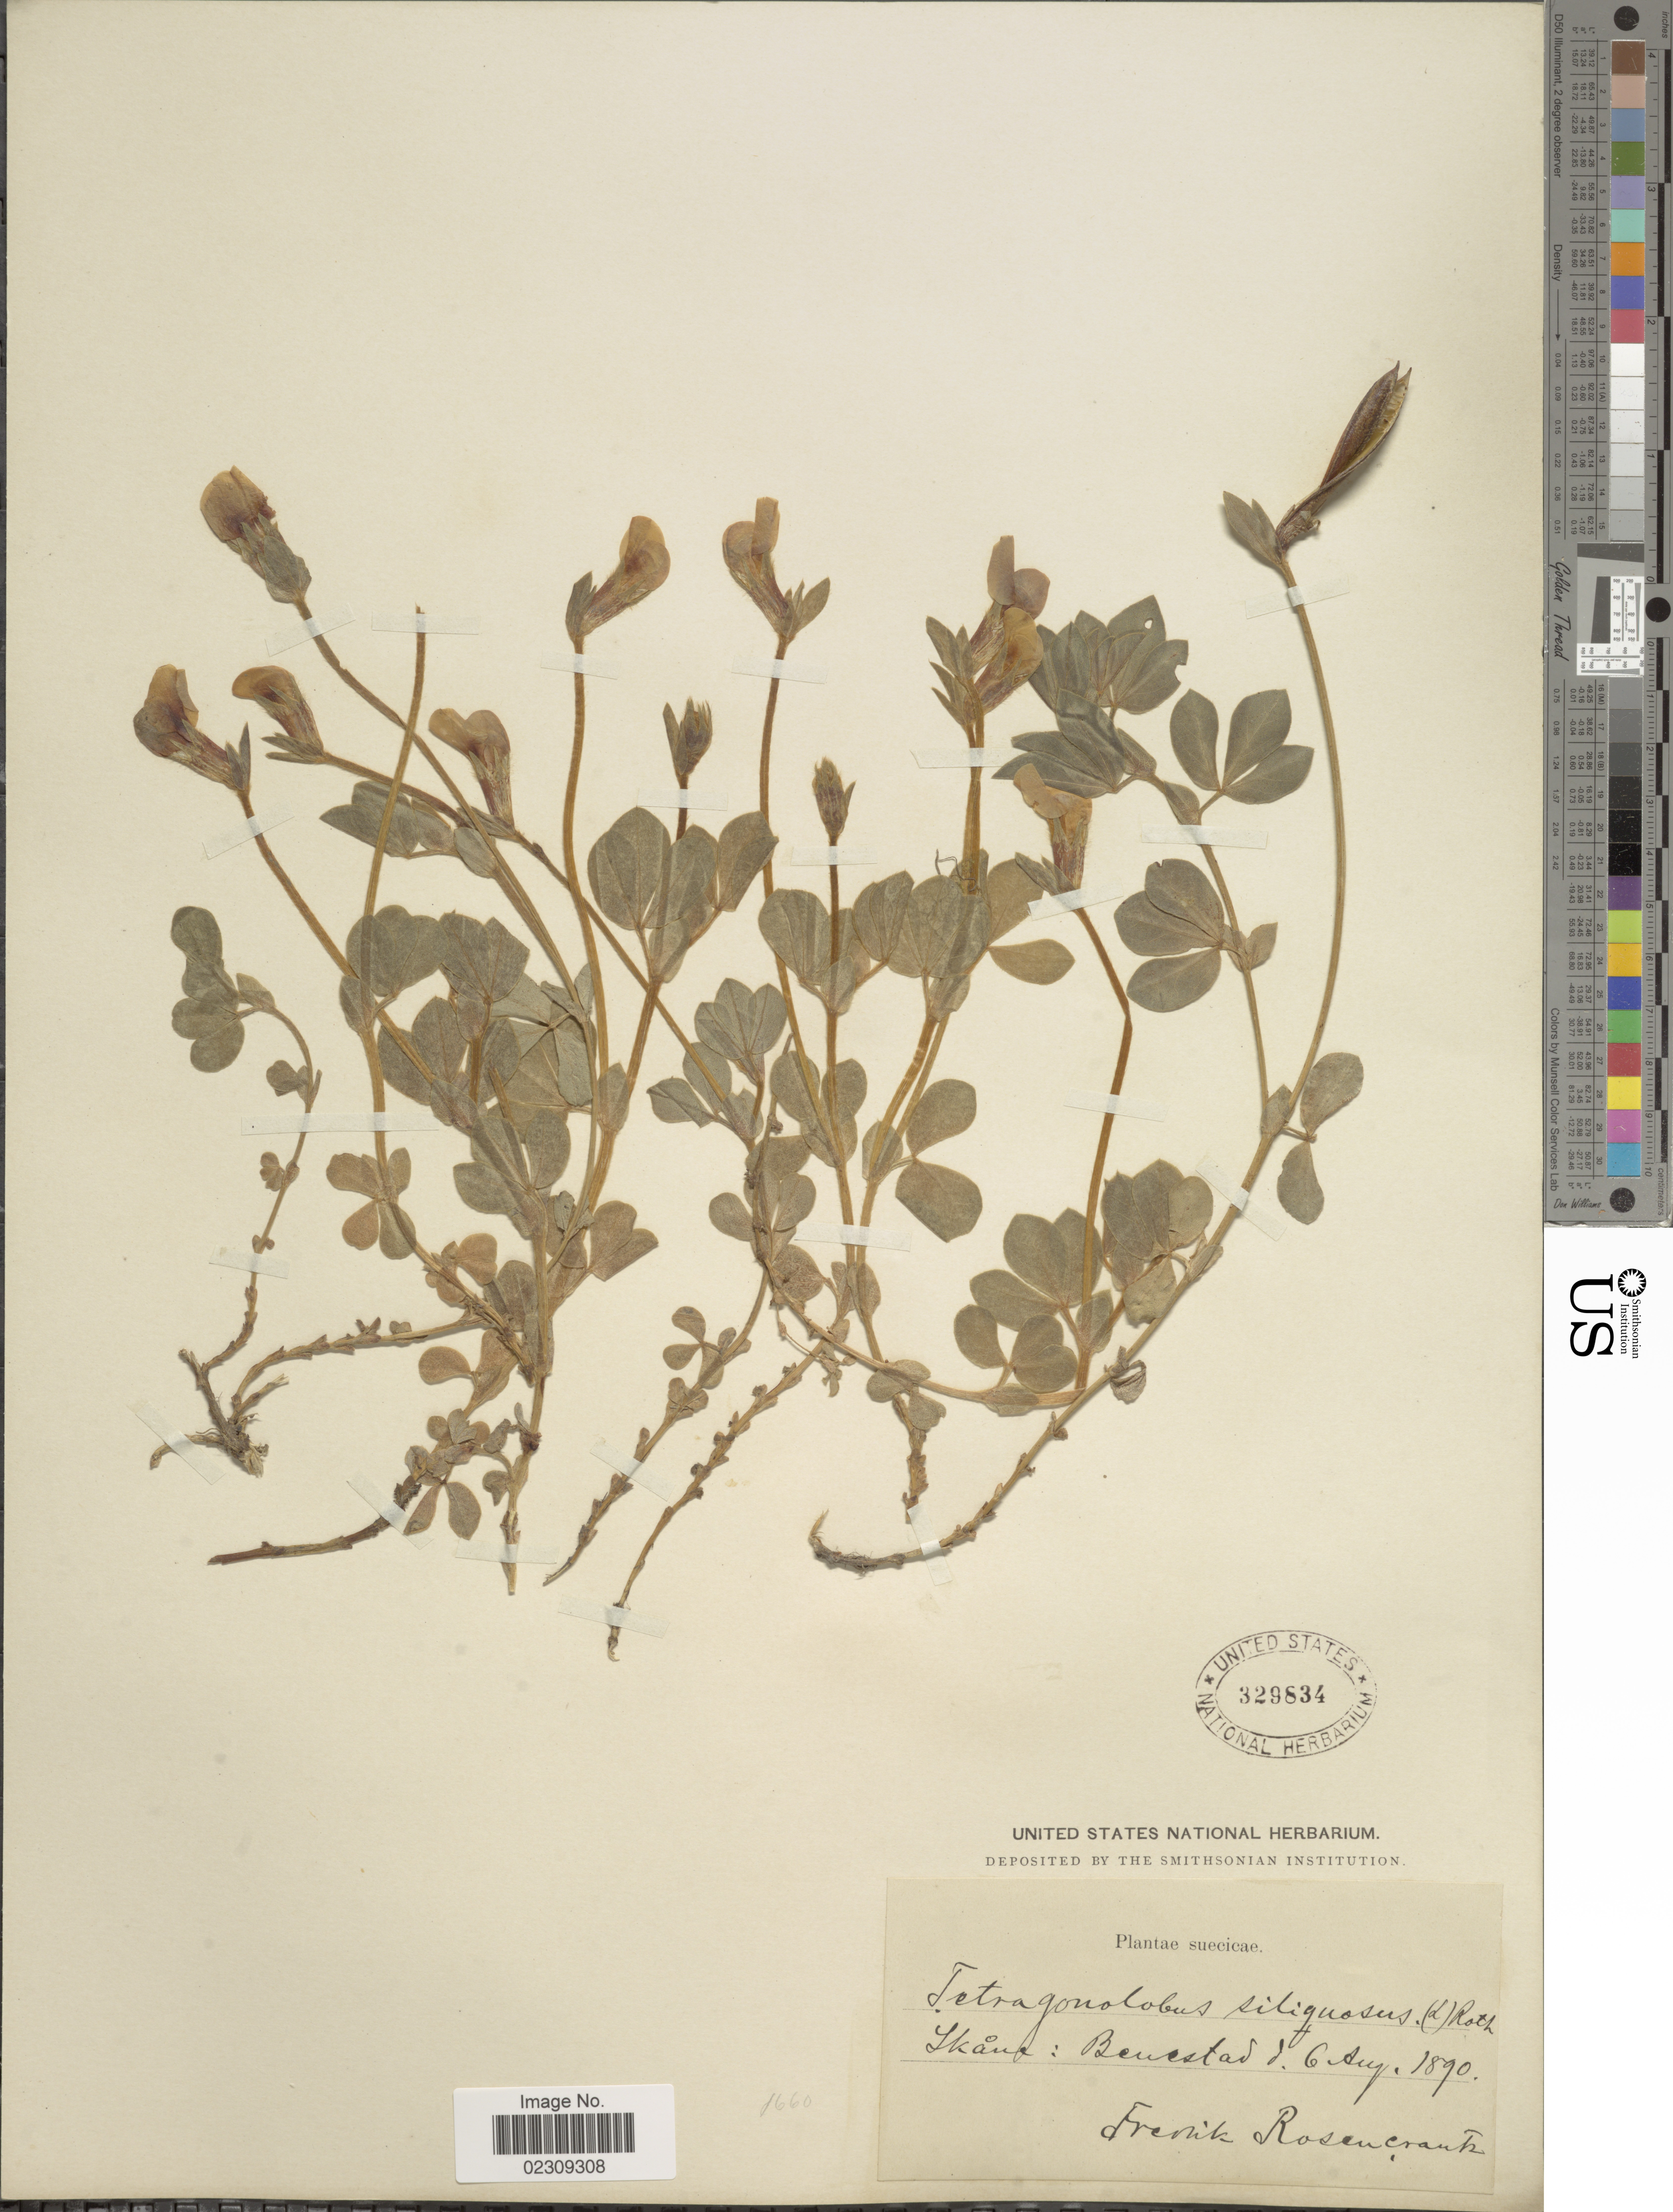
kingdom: Plantae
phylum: Tracheophyta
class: Magnoliopsida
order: Fabales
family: Fabaceae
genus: Tetragonolobus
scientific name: Tetragonolobus siliquosus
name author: Roth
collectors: F. Rosencrantz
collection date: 1890-08-06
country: Sweden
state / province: Skåne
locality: Beuestad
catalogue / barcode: US 329834